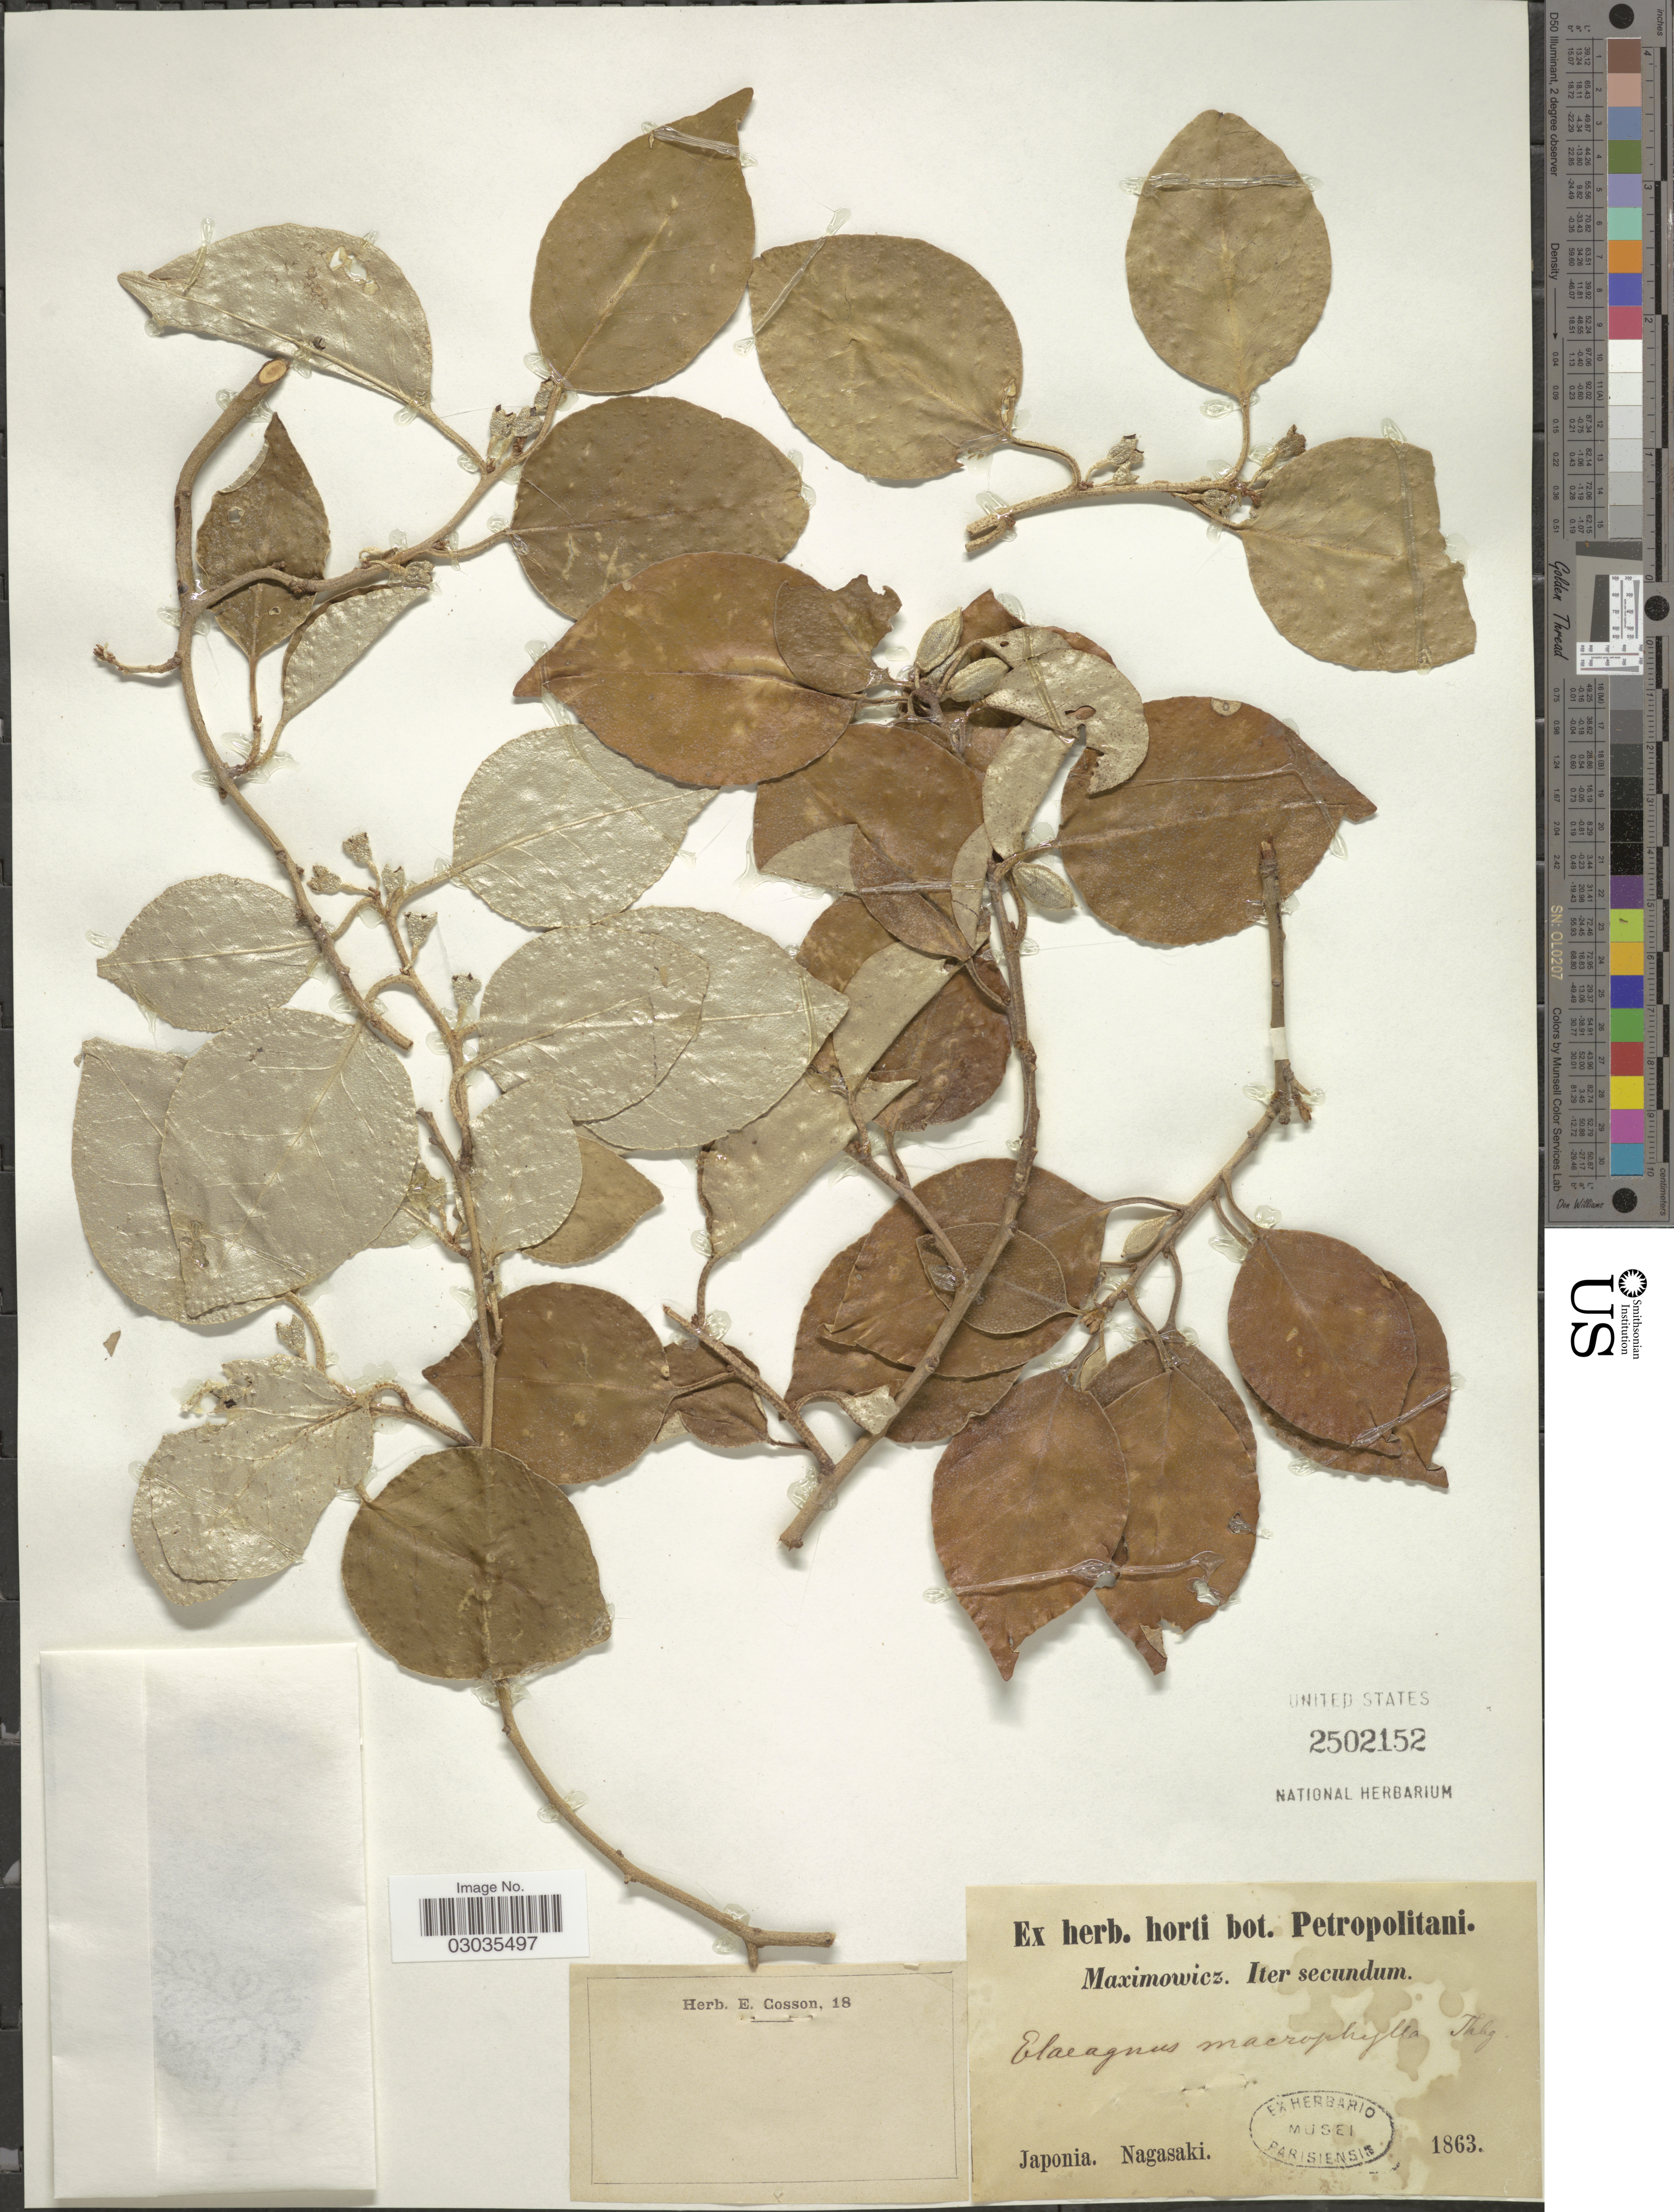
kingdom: Plantae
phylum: Tracheophyta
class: Magnoliopsida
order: Rosales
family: Elaeagnaceae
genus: Elaeagnus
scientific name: Elaeagnus macrophylla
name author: Thunb.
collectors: Maximowicz, --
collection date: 1863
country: Japan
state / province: Nagasaki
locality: Japonia.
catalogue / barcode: US 2502152